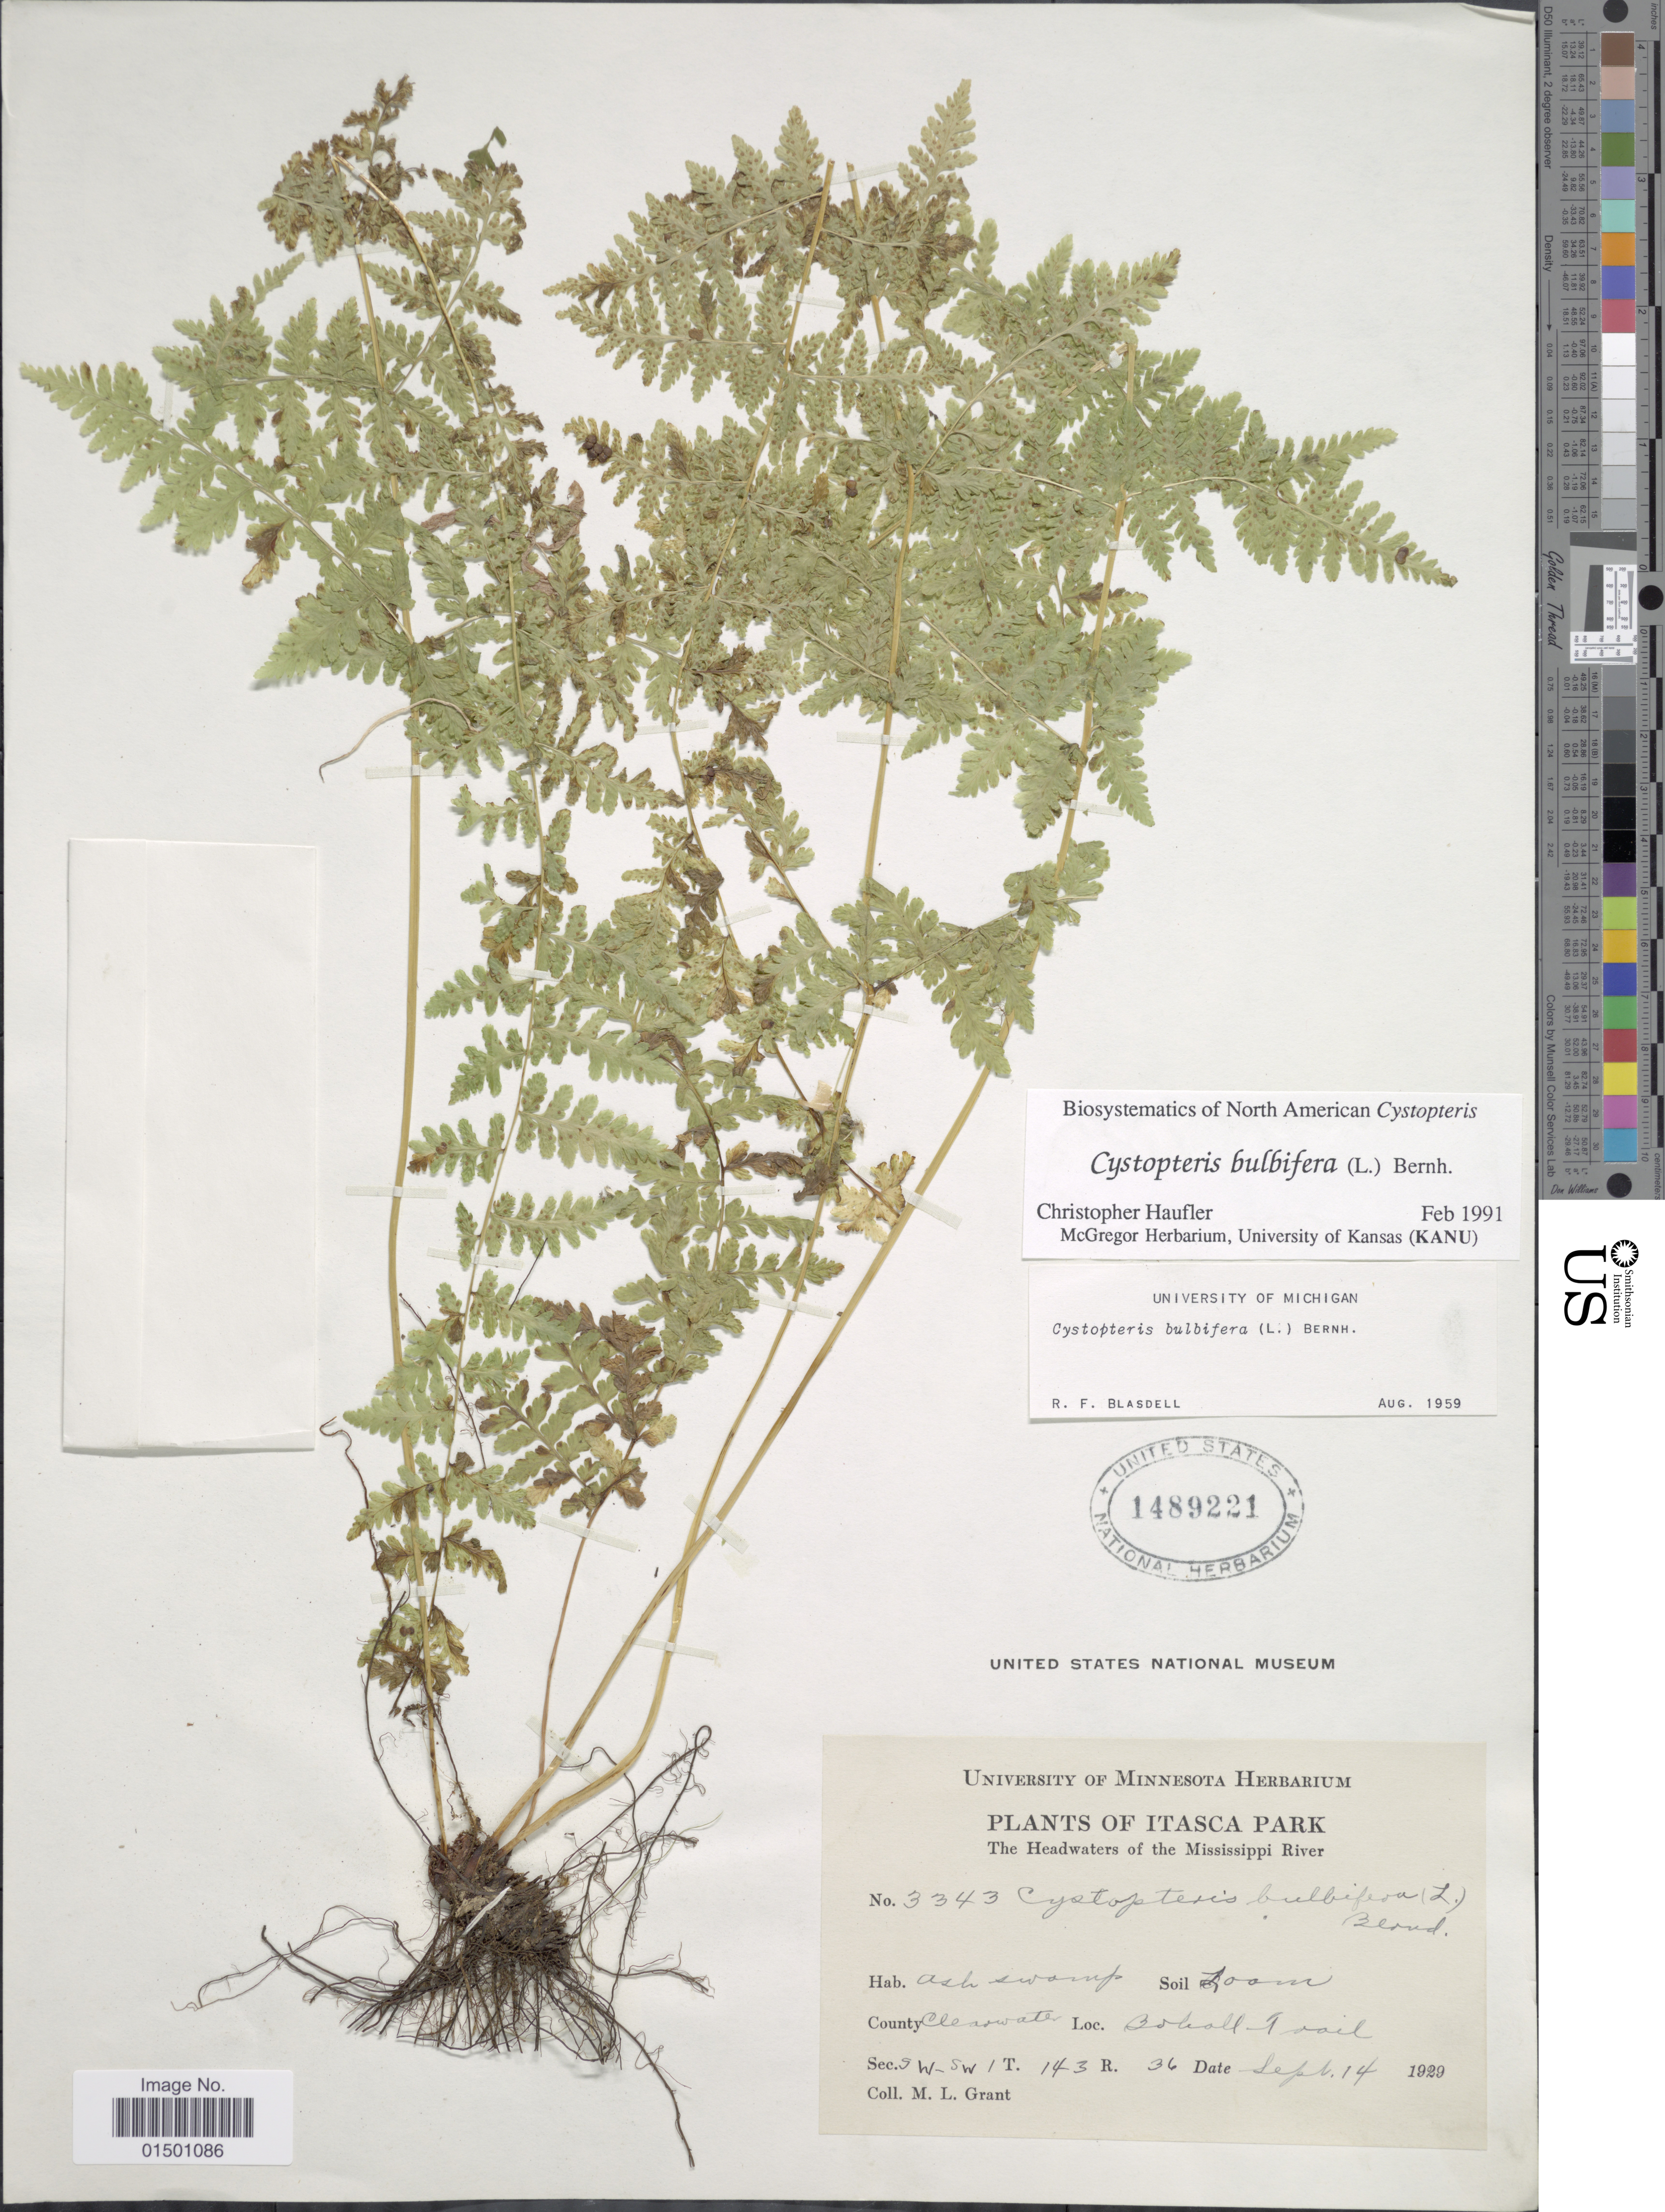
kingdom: Plantae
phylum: Tracheophyta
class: Polypodiopsida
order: Polypodiales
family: Cystopteridaceae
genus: Cystopteris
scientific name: Cystopteris bulbifera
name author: (L.) Bernh.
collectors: M. L. Grant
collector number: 3343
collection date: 1929-09-14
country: United States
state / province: Minnesota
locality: Itasca Park, the Headwaters of the Mississippi River, County Clearwater, Bohall Trail, Sec. SW-SW/T. 143 R 36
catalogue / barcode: US 1489221